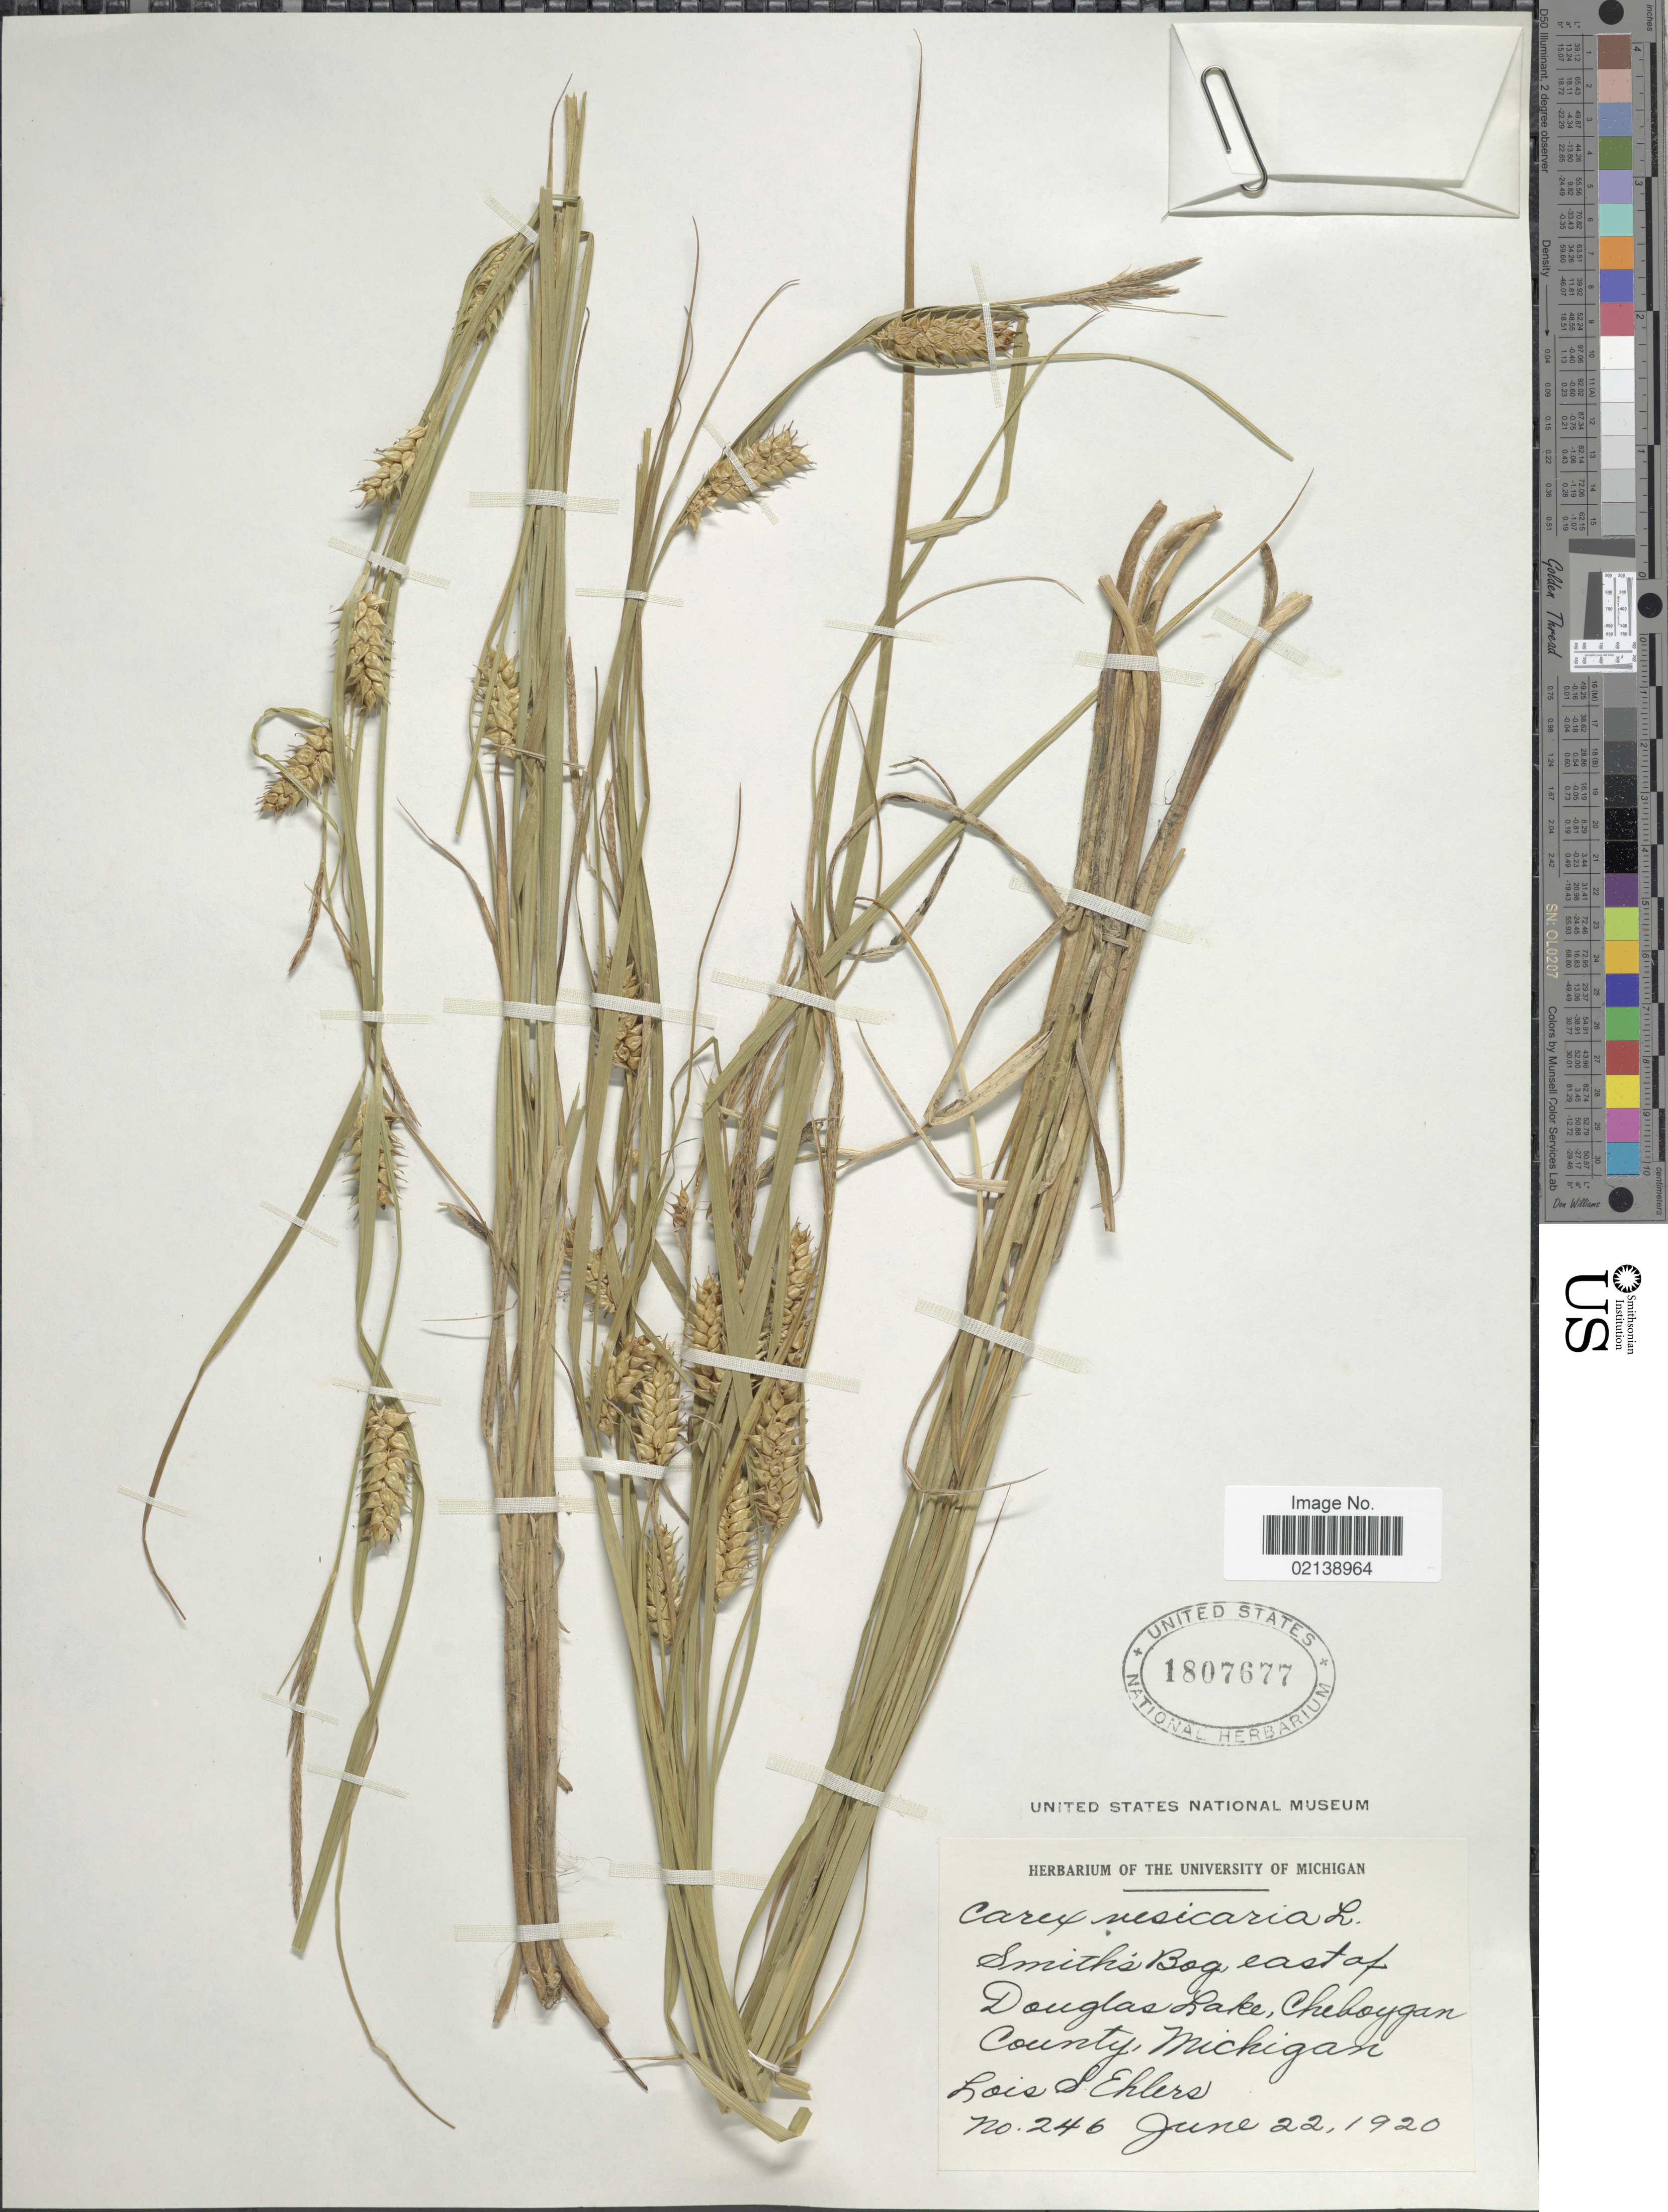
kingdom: Plantae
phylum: Tracheophyta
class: Liliopsida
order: Poales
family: Cyperaceae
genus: Carex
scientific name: Carex vesicaria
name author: L.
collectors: L. Ehlers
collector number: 246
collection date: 1920-06-22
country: United States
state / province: Michigan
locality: Smith's Bog, east of Douglas Lake, Cheboygan County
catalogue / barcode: US 1807677